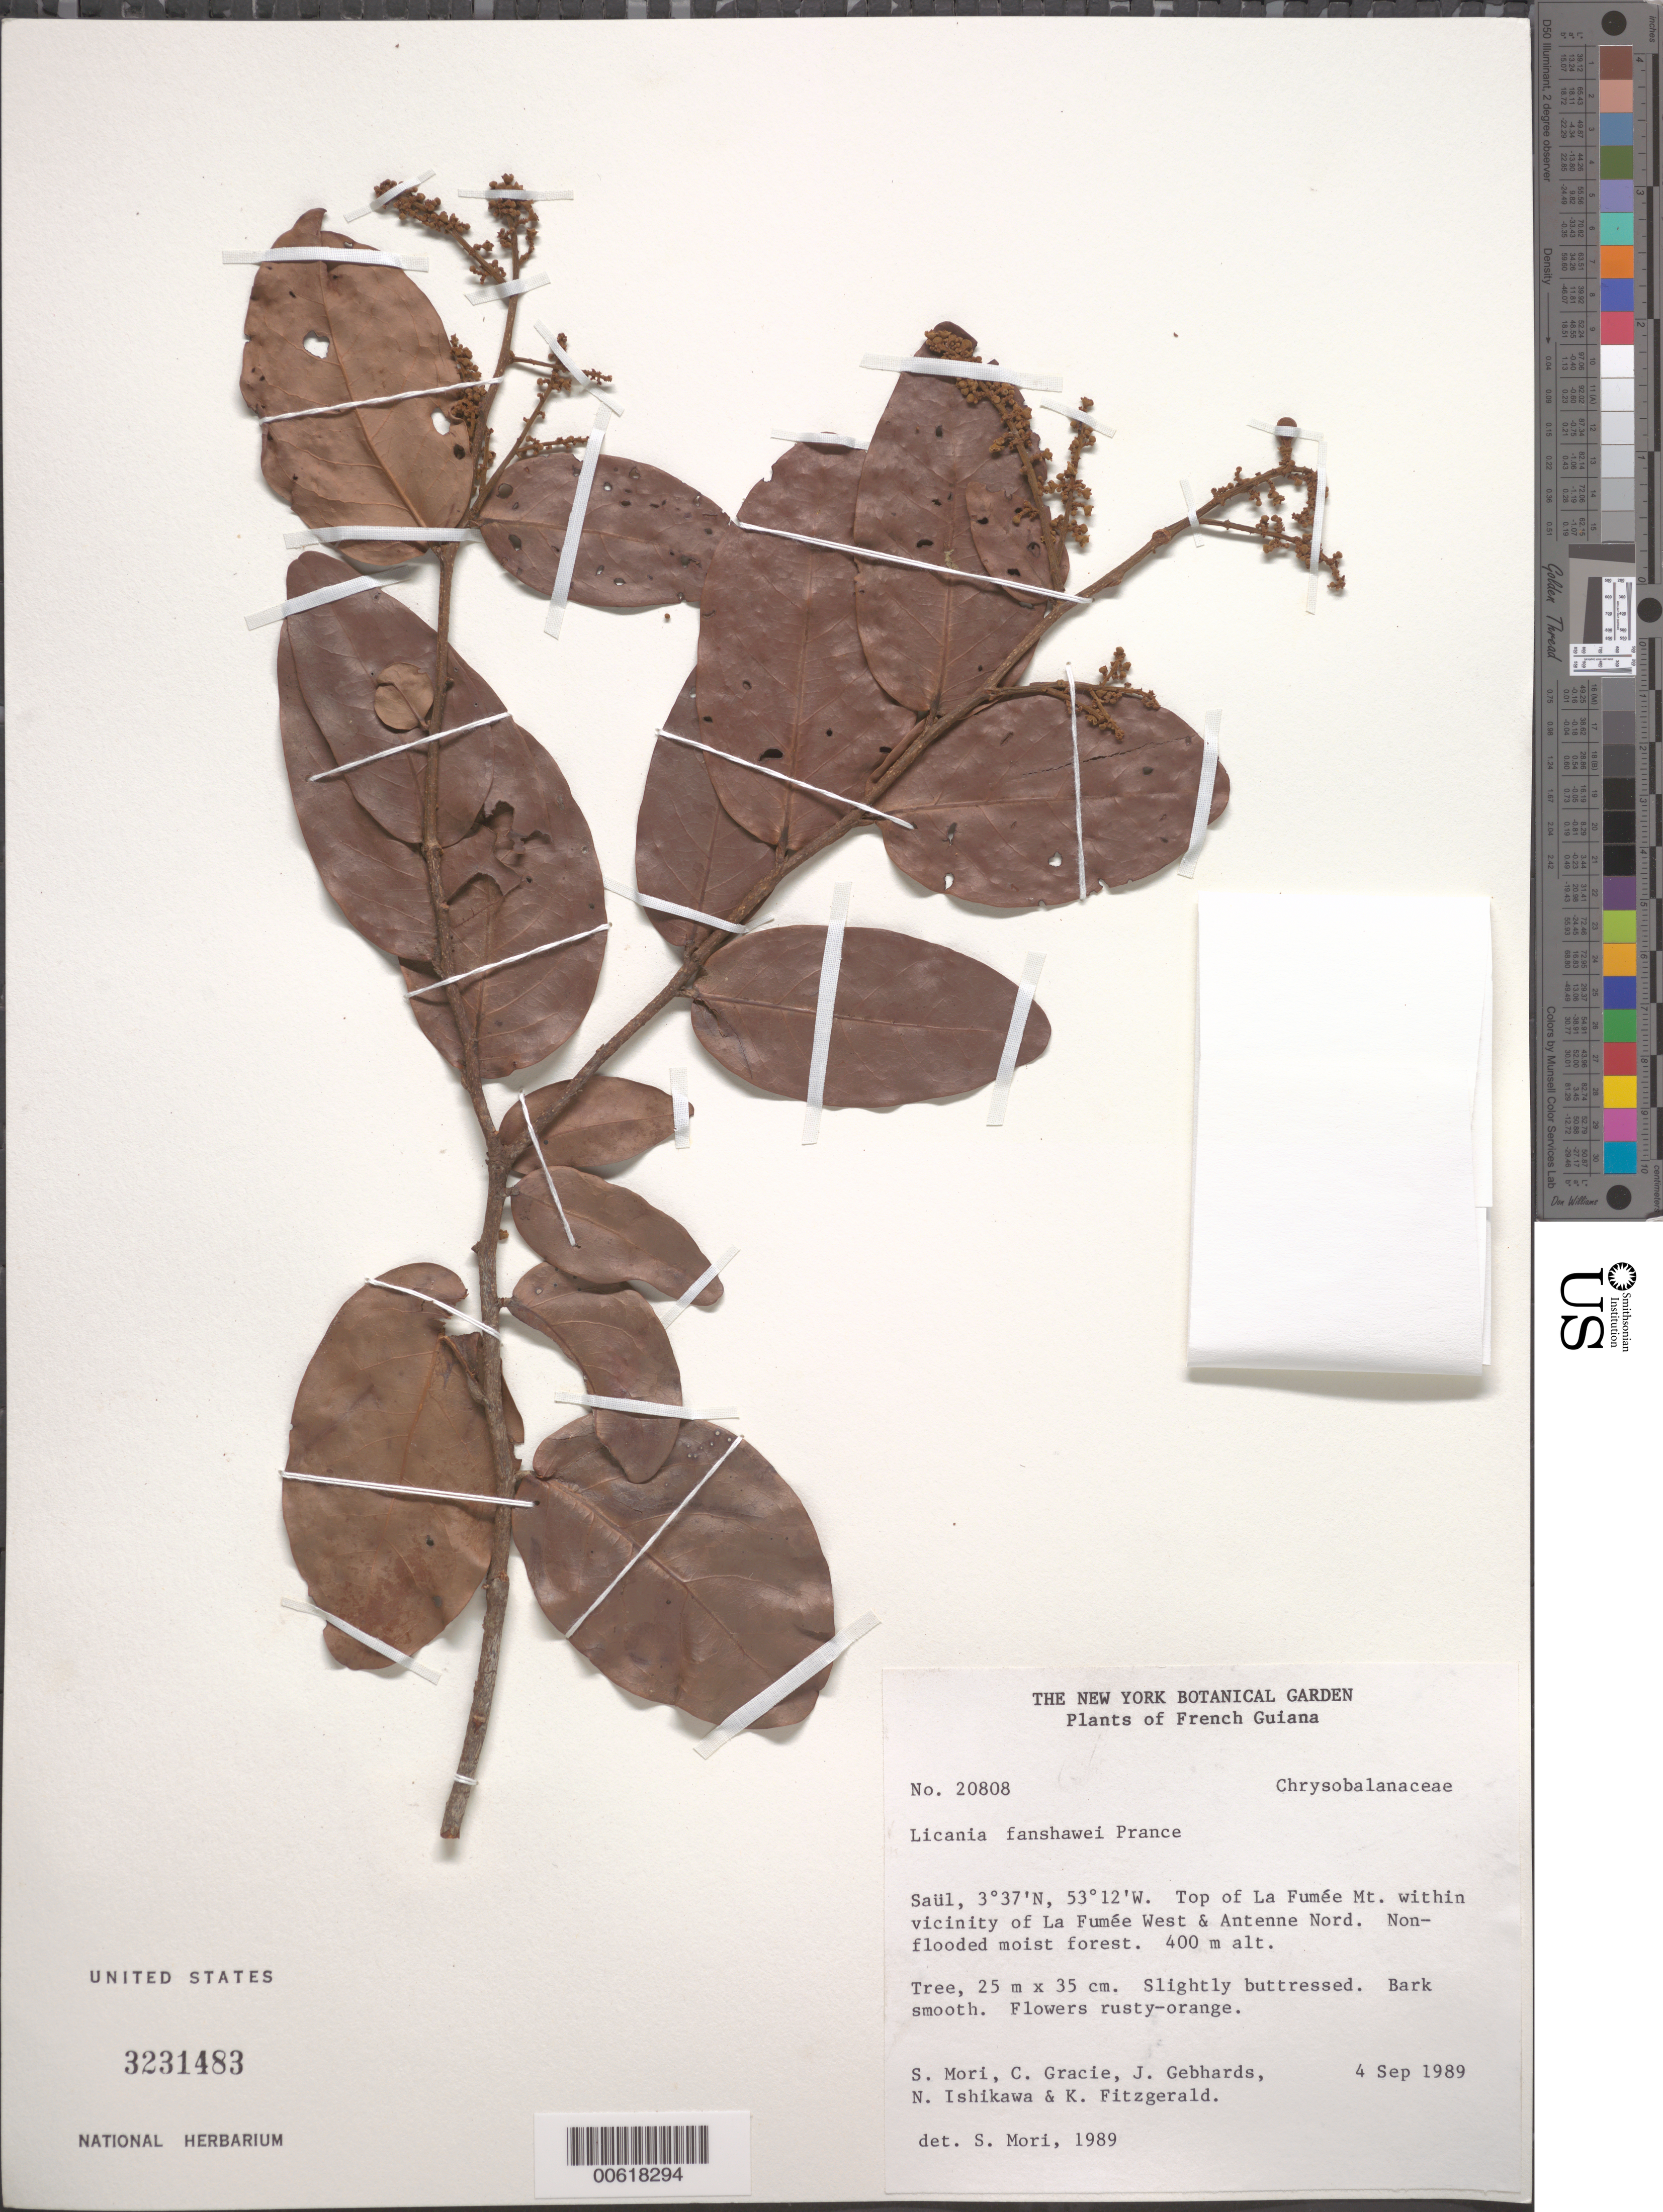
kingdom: Plantae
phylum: Tracheophyta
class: Magnoliopsida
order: Malpighiales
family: Chrysobalanaceae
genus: Licania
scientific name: Licania fanshawei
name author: Prance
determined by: Mori, Scott A.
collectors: S. Mori et al.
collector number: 20808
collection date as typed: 4-Sep-89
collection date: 1989-09-04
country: French Guiana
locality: Saül, top of La Fumée Mt. within vicinity of La Fumée W and Antenne N.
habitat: Non-flooded moist forest.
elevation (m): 400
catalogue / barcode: US 3231483